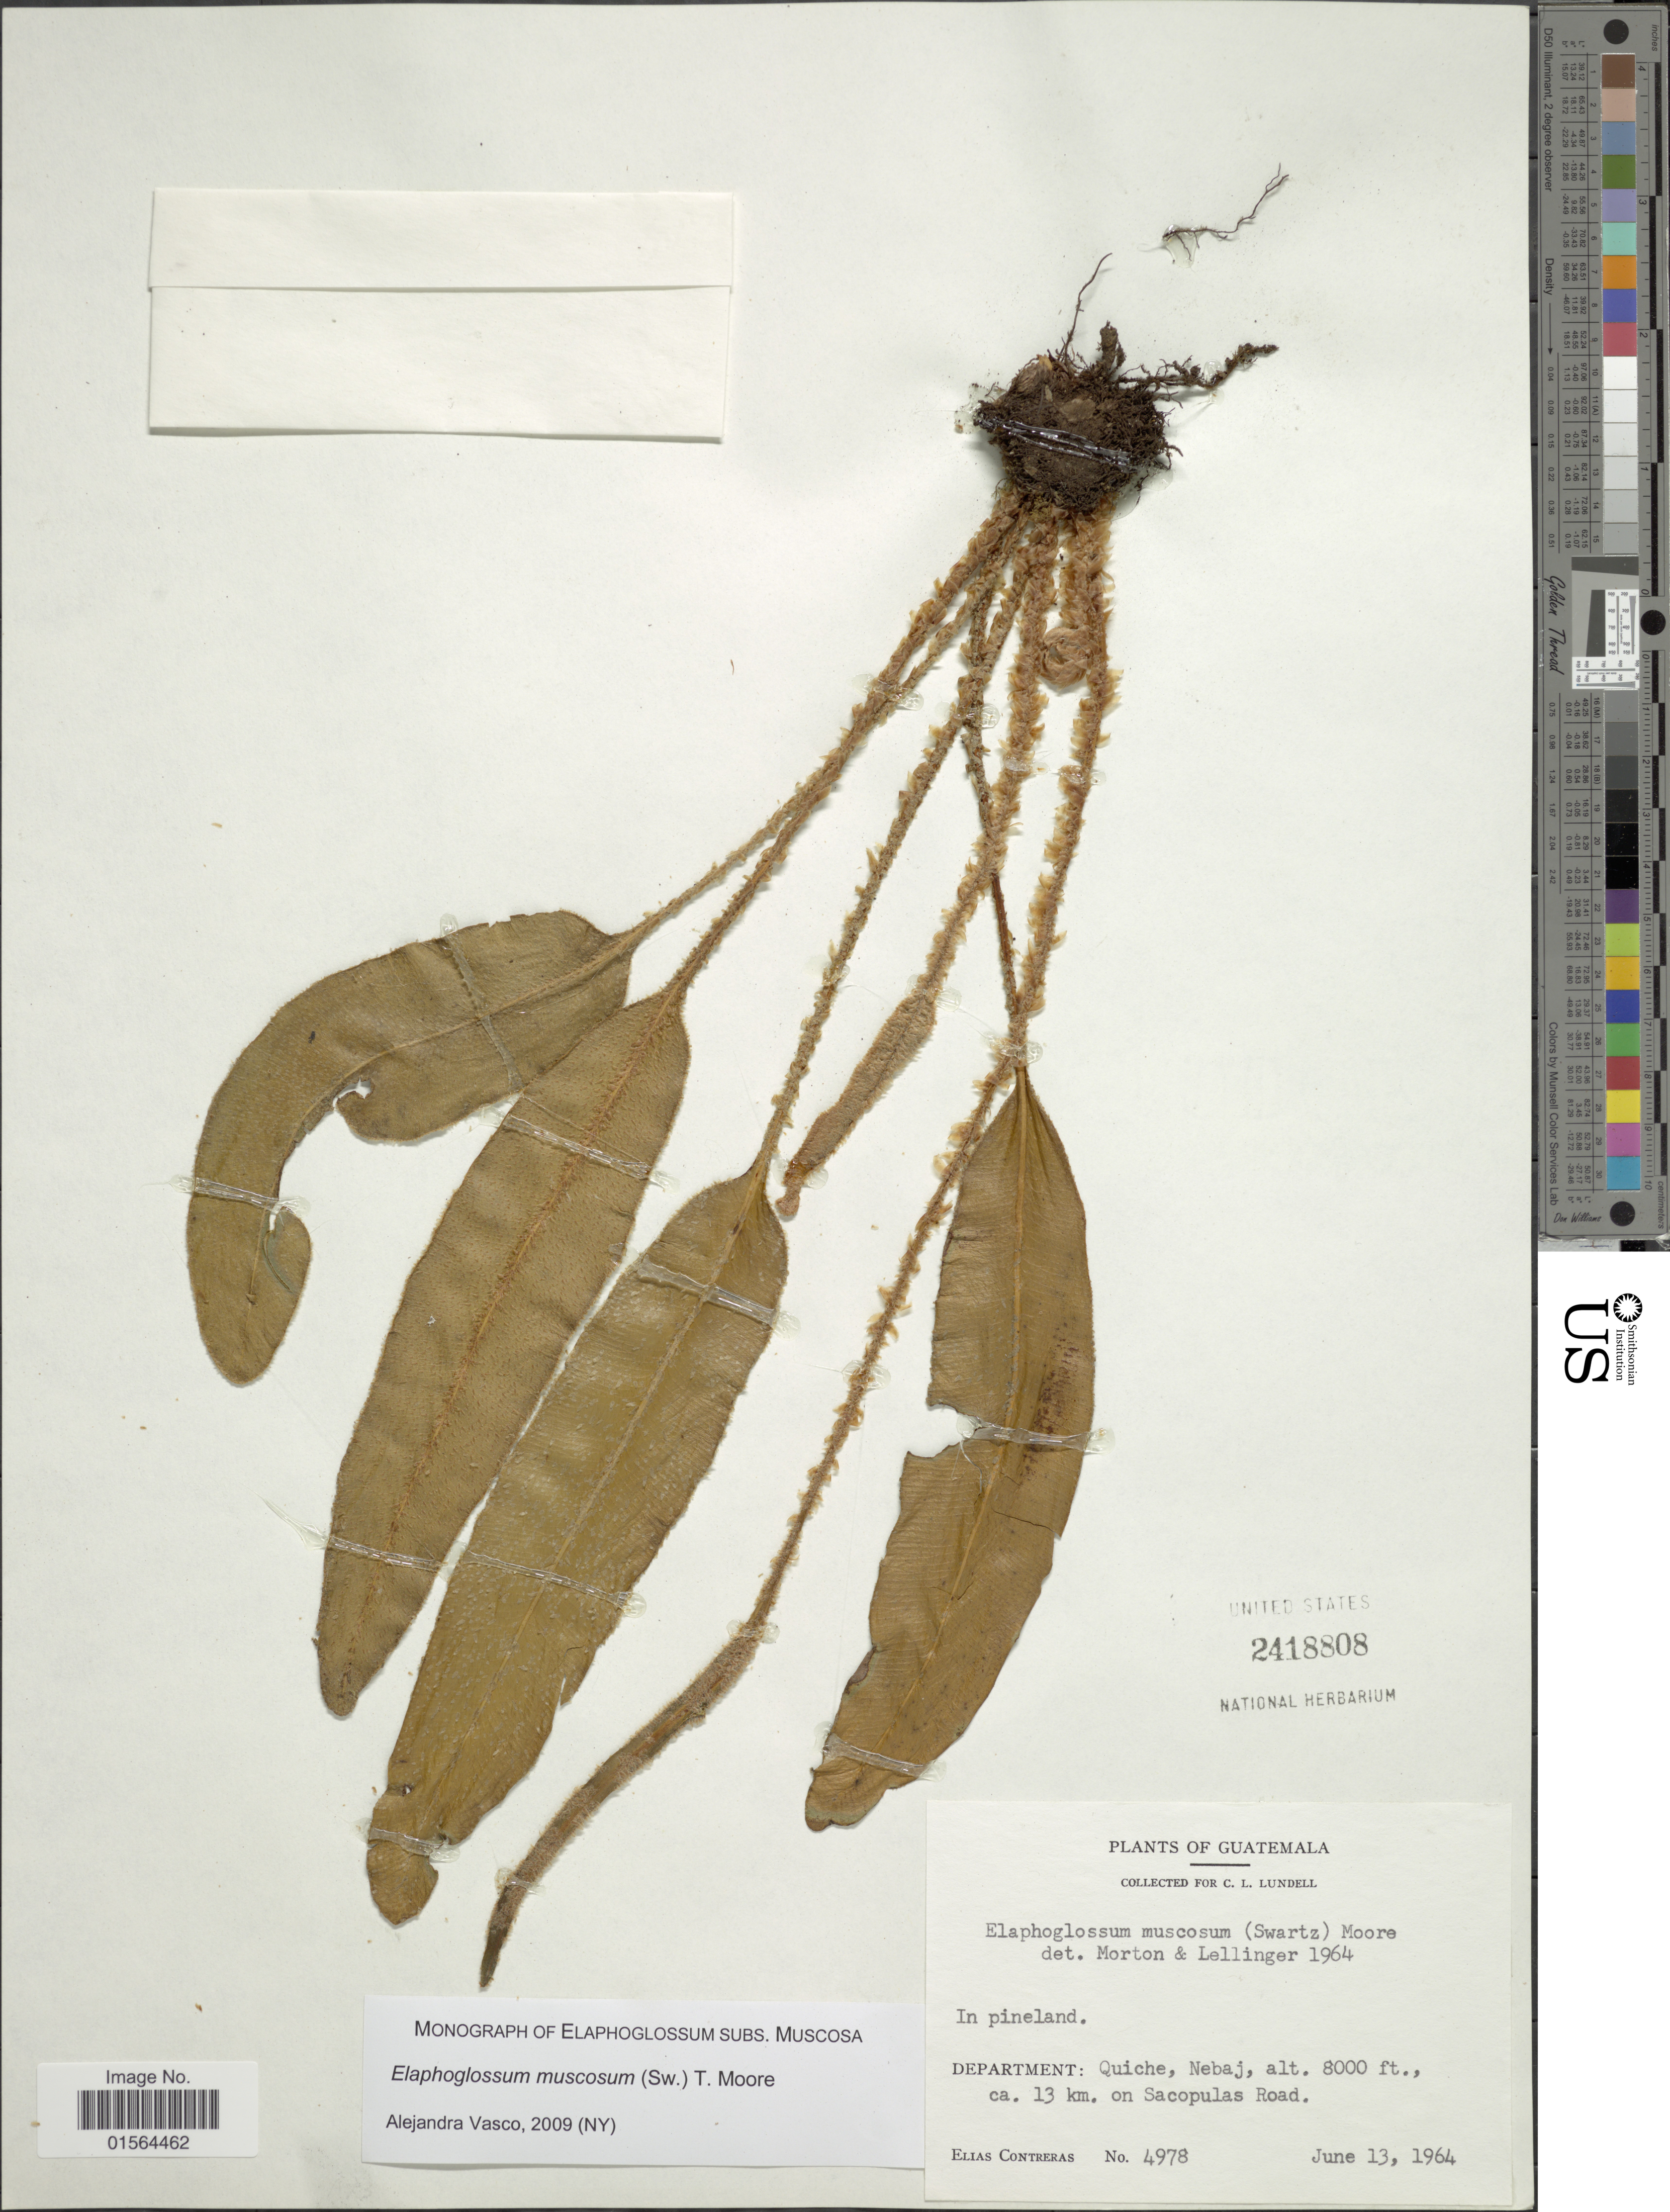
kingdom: Plantae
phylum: Tracheophyta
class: Polypodiopsida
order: Polypodiales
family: Dryopteridaceae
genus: Elaphoglossum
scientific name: Elaphoglossum muscosum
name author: (Sw.) T. Moore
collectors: E. Contreras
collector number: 4978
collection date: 1964-06-13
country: Guatemala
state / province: El Quiché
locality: Department: Quiche, Nebaj, ca 13 km on Sacopulas Road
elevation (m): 2438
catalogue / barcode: US 2418808